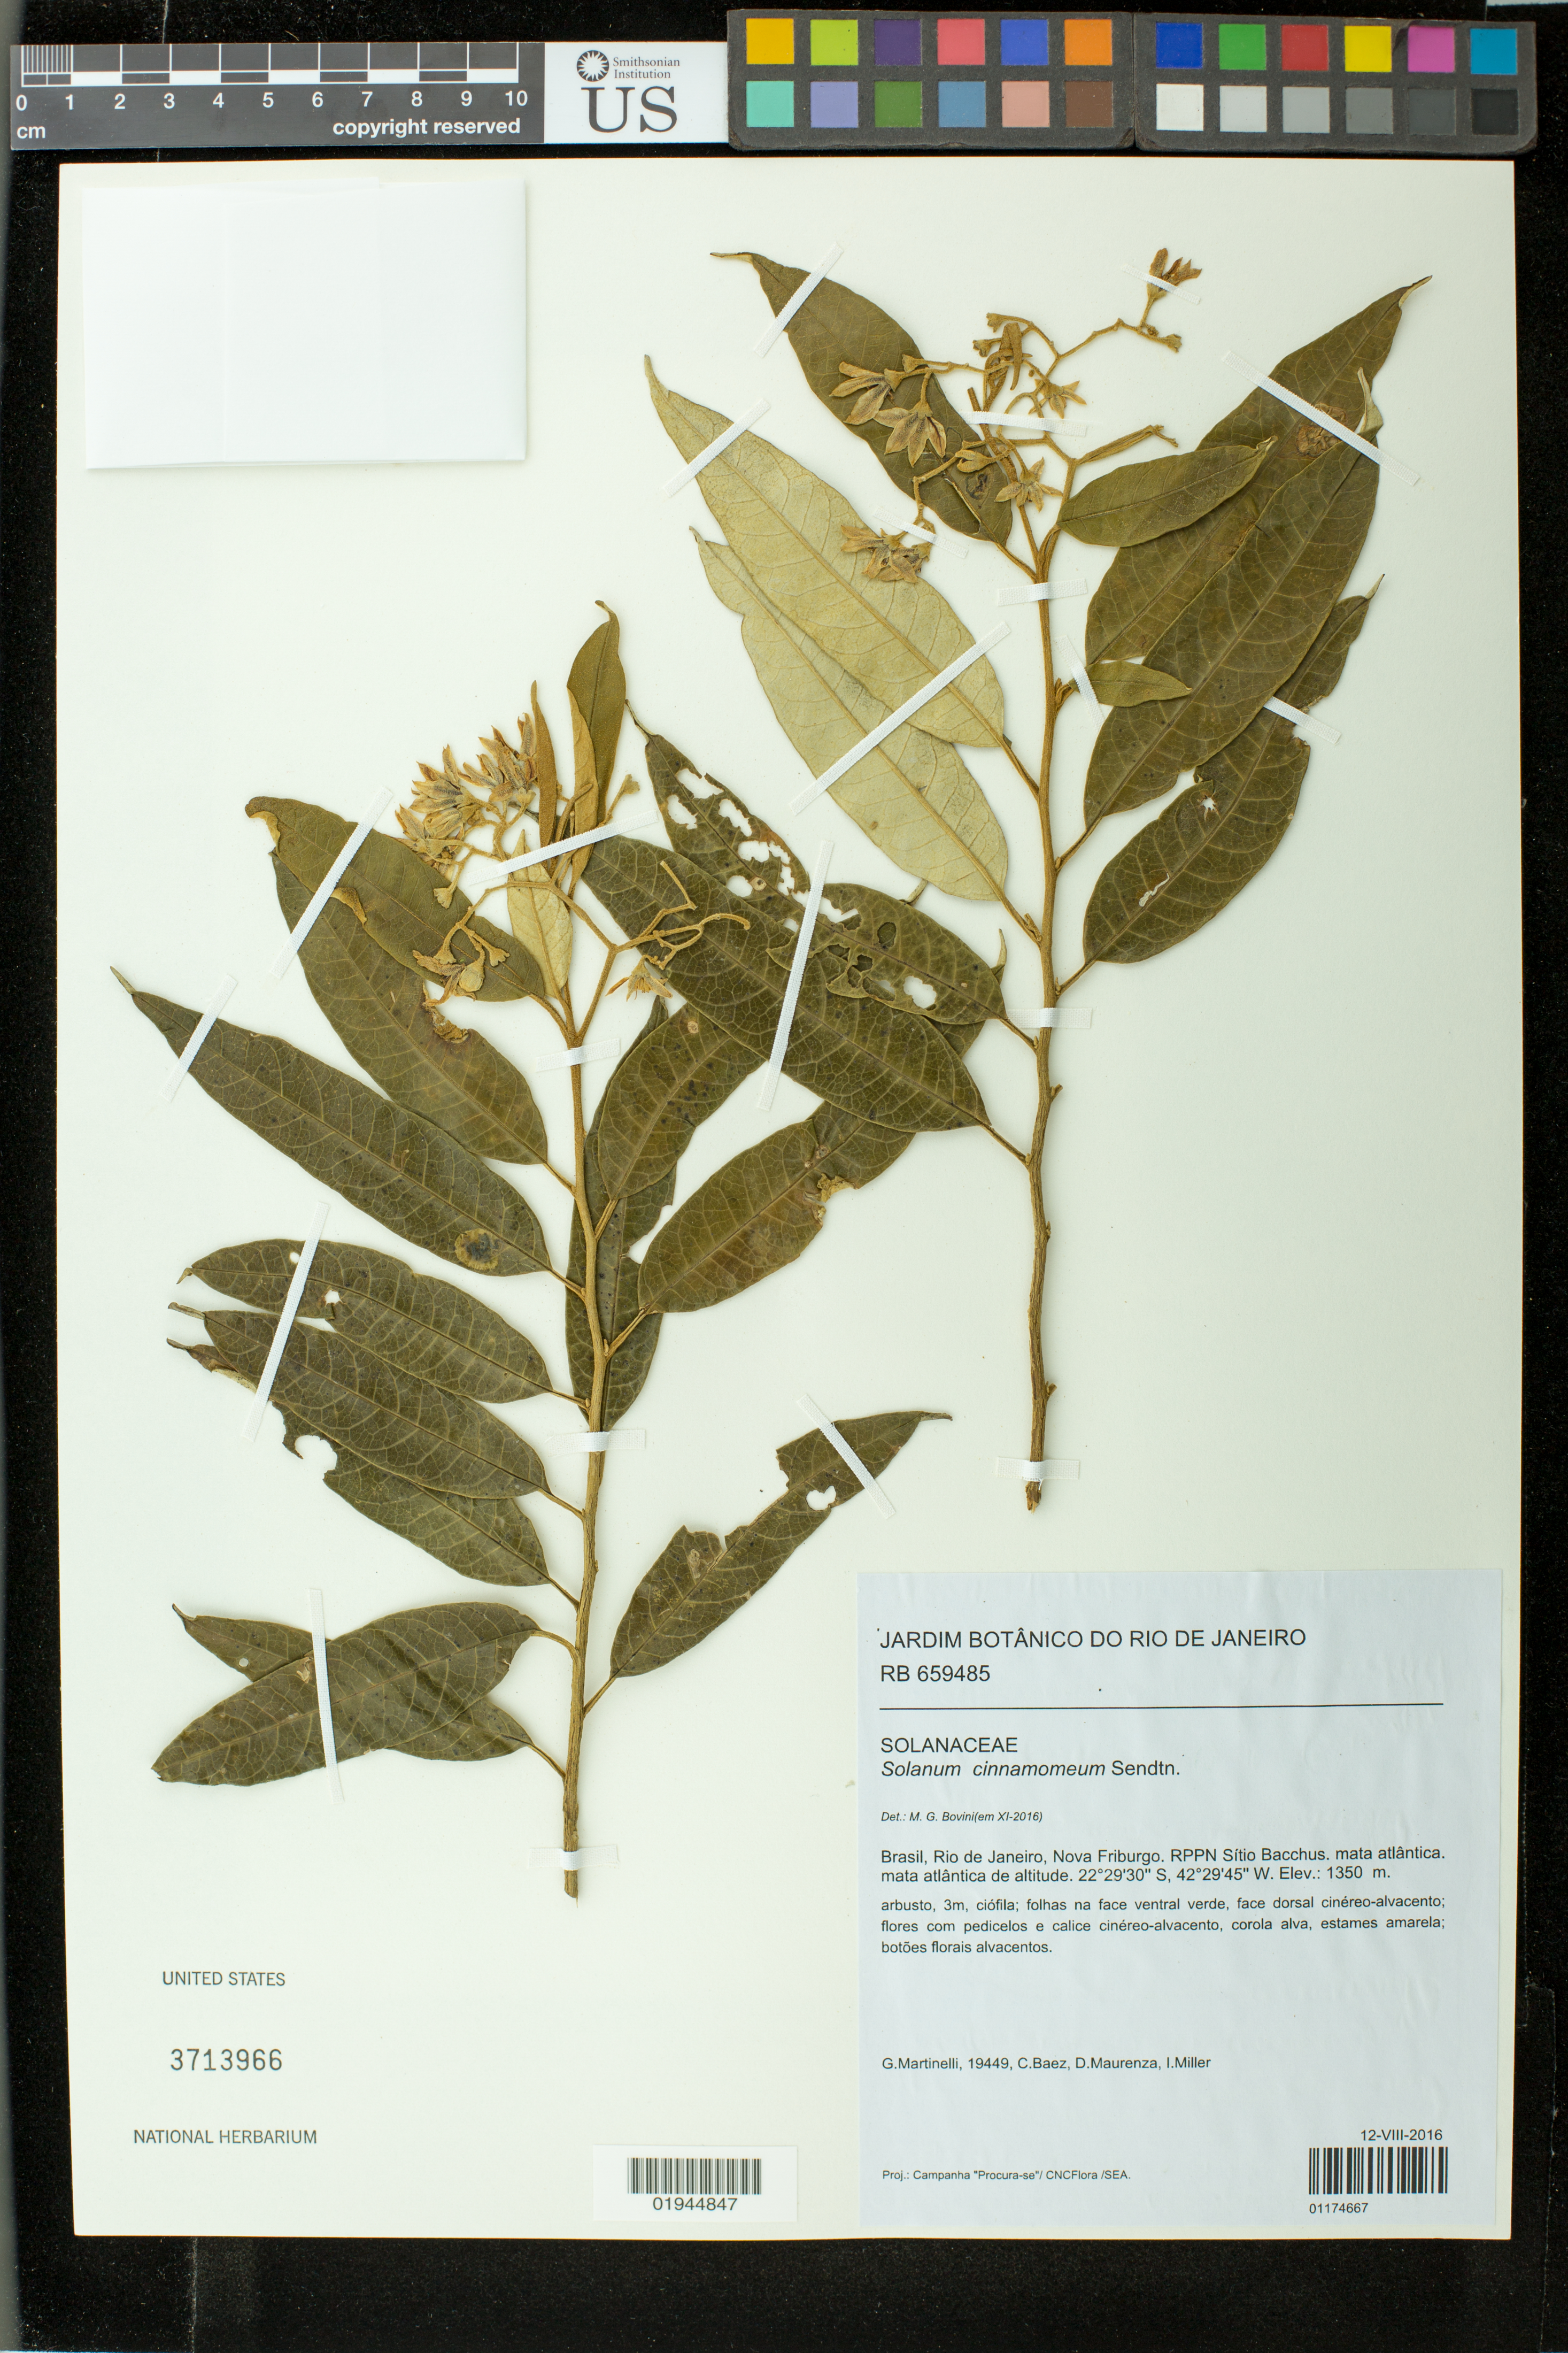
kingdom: Plantae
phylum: Tracheophyta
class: Magnoliopsida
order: Solanales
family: Solanaceae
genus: Solanum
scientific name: Solanum cinnamomeum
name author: Sendtn. in Mart.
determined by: Bovini, M. G.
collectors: G. Martinelli, C. Baez, D. Maurenza & I. Miller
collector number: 19449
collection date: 2016-08-12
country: Brazil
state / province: Rio de Janeiro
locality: Nova Friburgo. RPPN Sitio Bacchus.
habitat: mata atlantica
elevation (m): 1350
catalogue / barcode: US 3713966